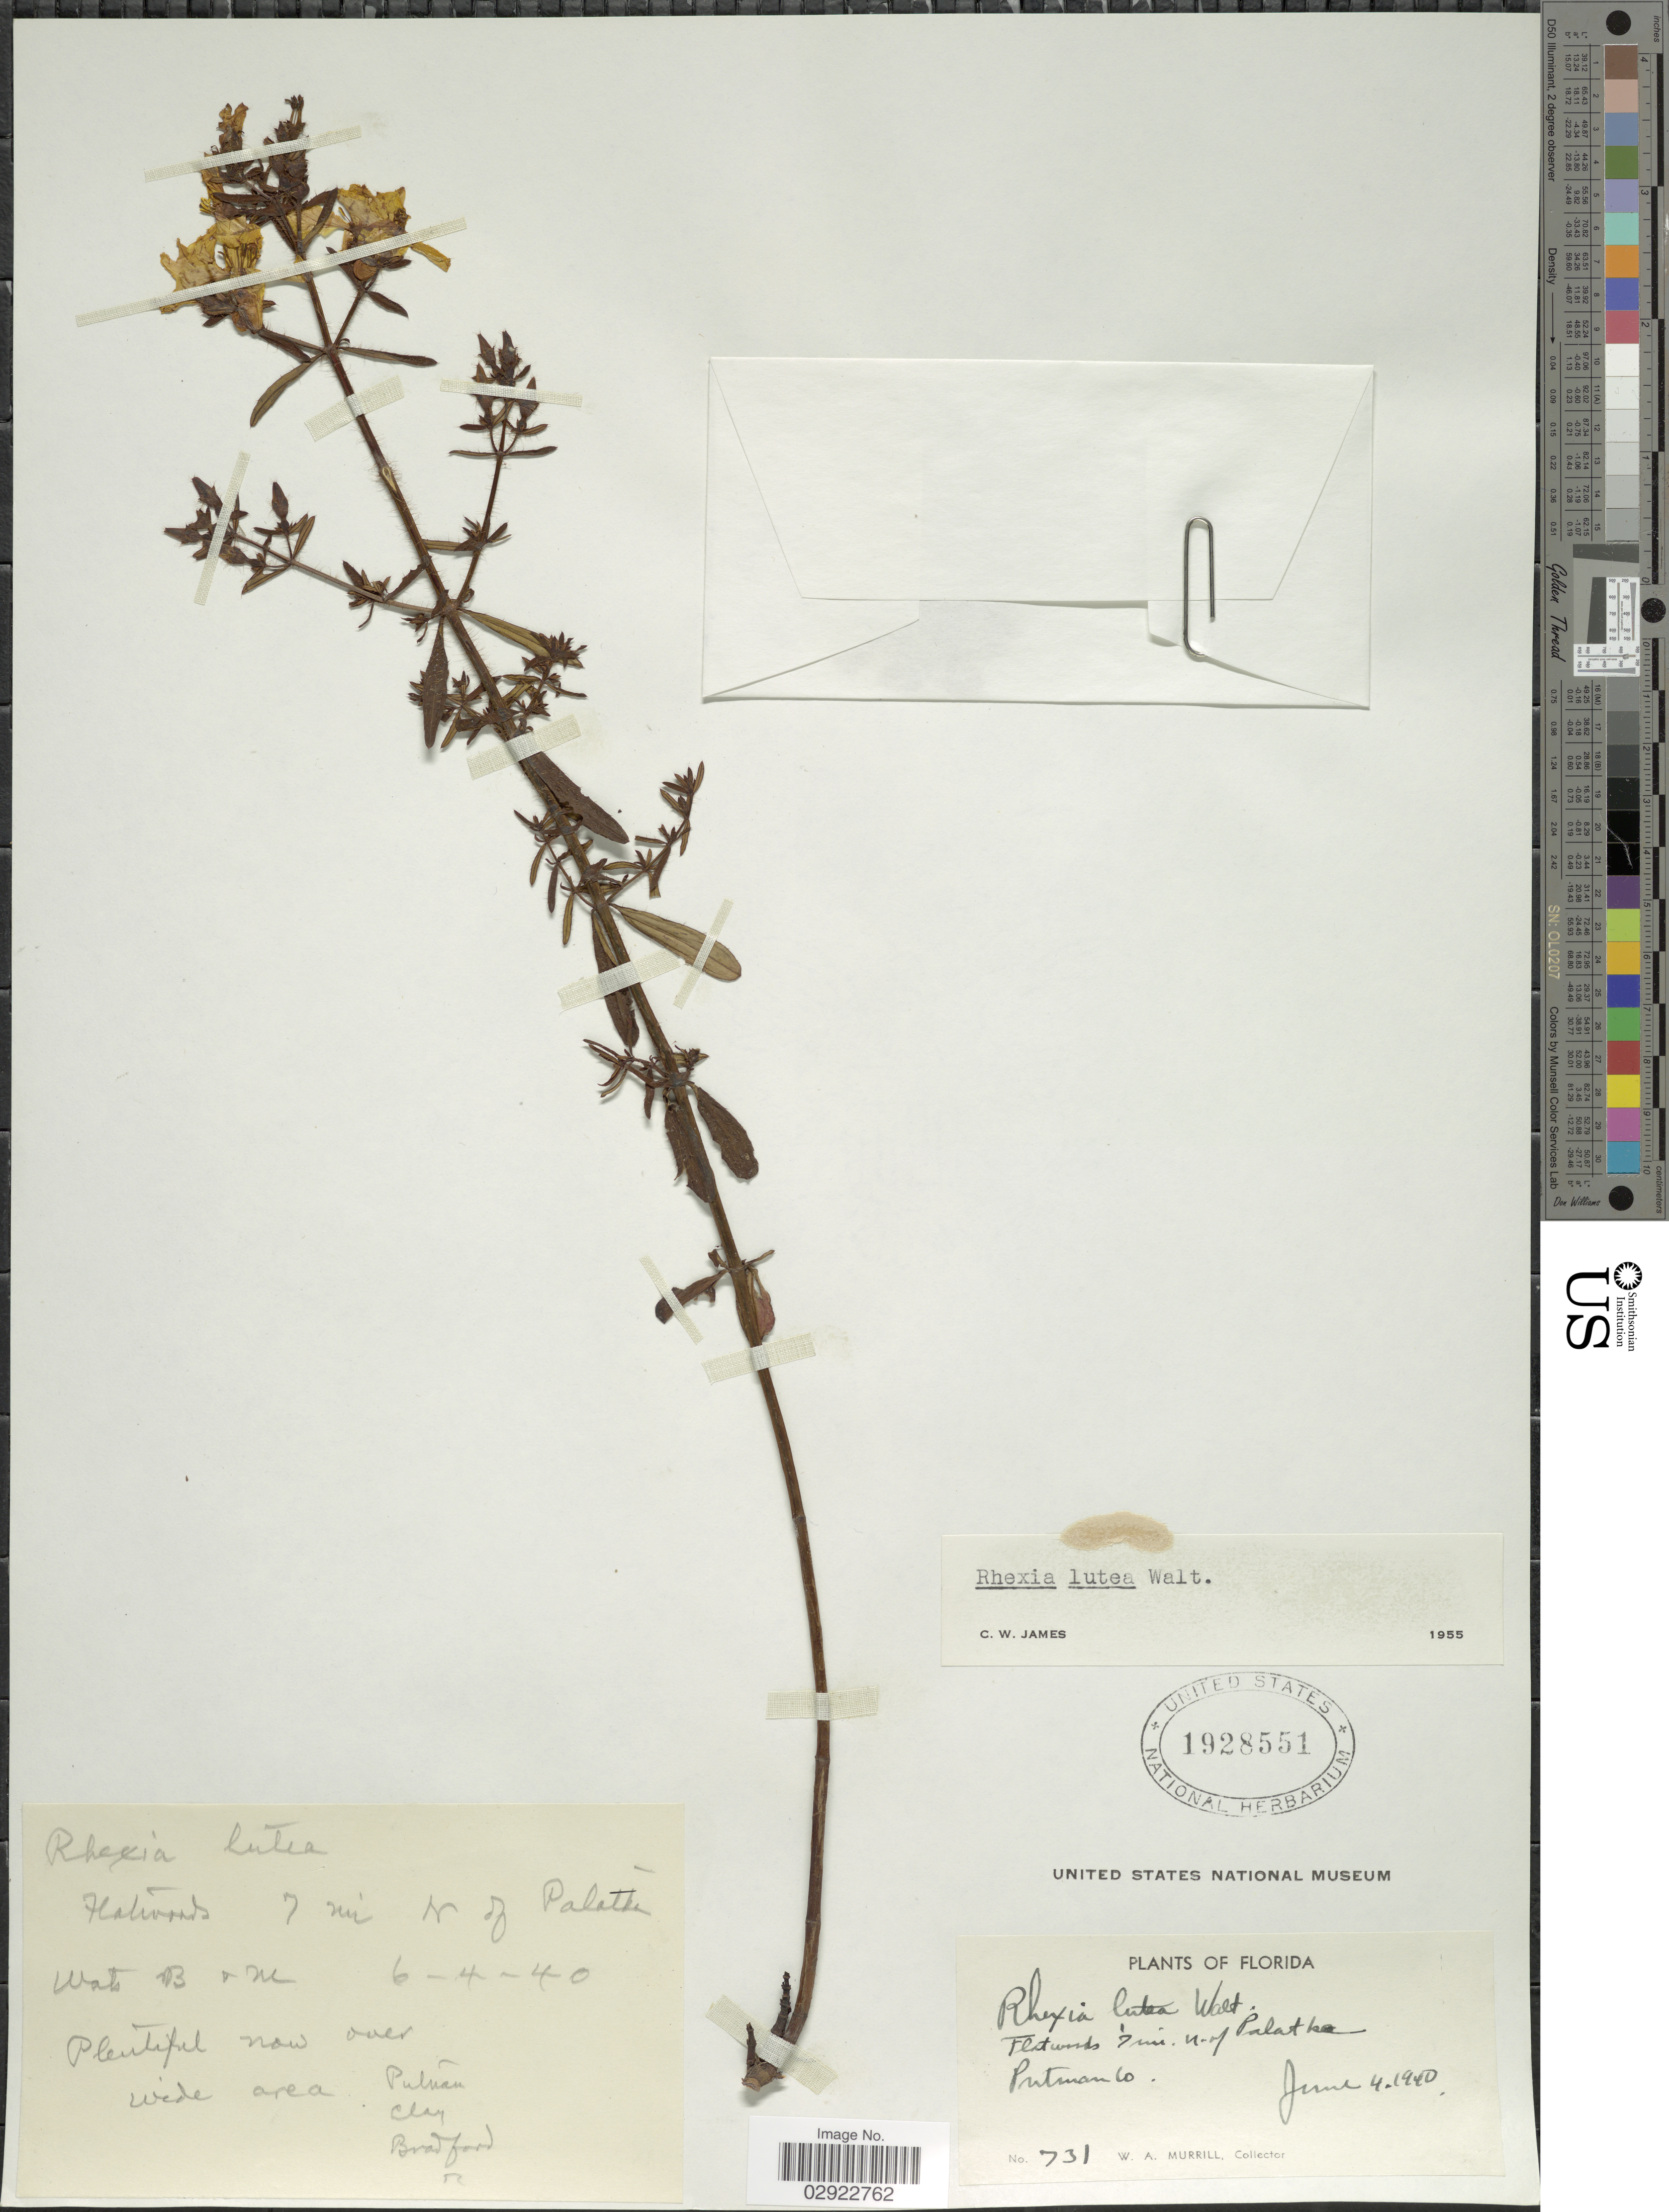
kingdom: Plantae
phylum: Tracheophyta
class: Magnoliopsida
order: Myrtales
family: Melastomataceae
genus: Rhexia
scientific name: Rhexia lutea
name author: Walter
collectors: W. A. Murrill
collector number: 731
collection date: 1940-06-04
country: United States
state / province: Florida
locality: Flatwoods 7 mi. N. of Palatka Putman Co.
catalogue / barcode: US 1928551